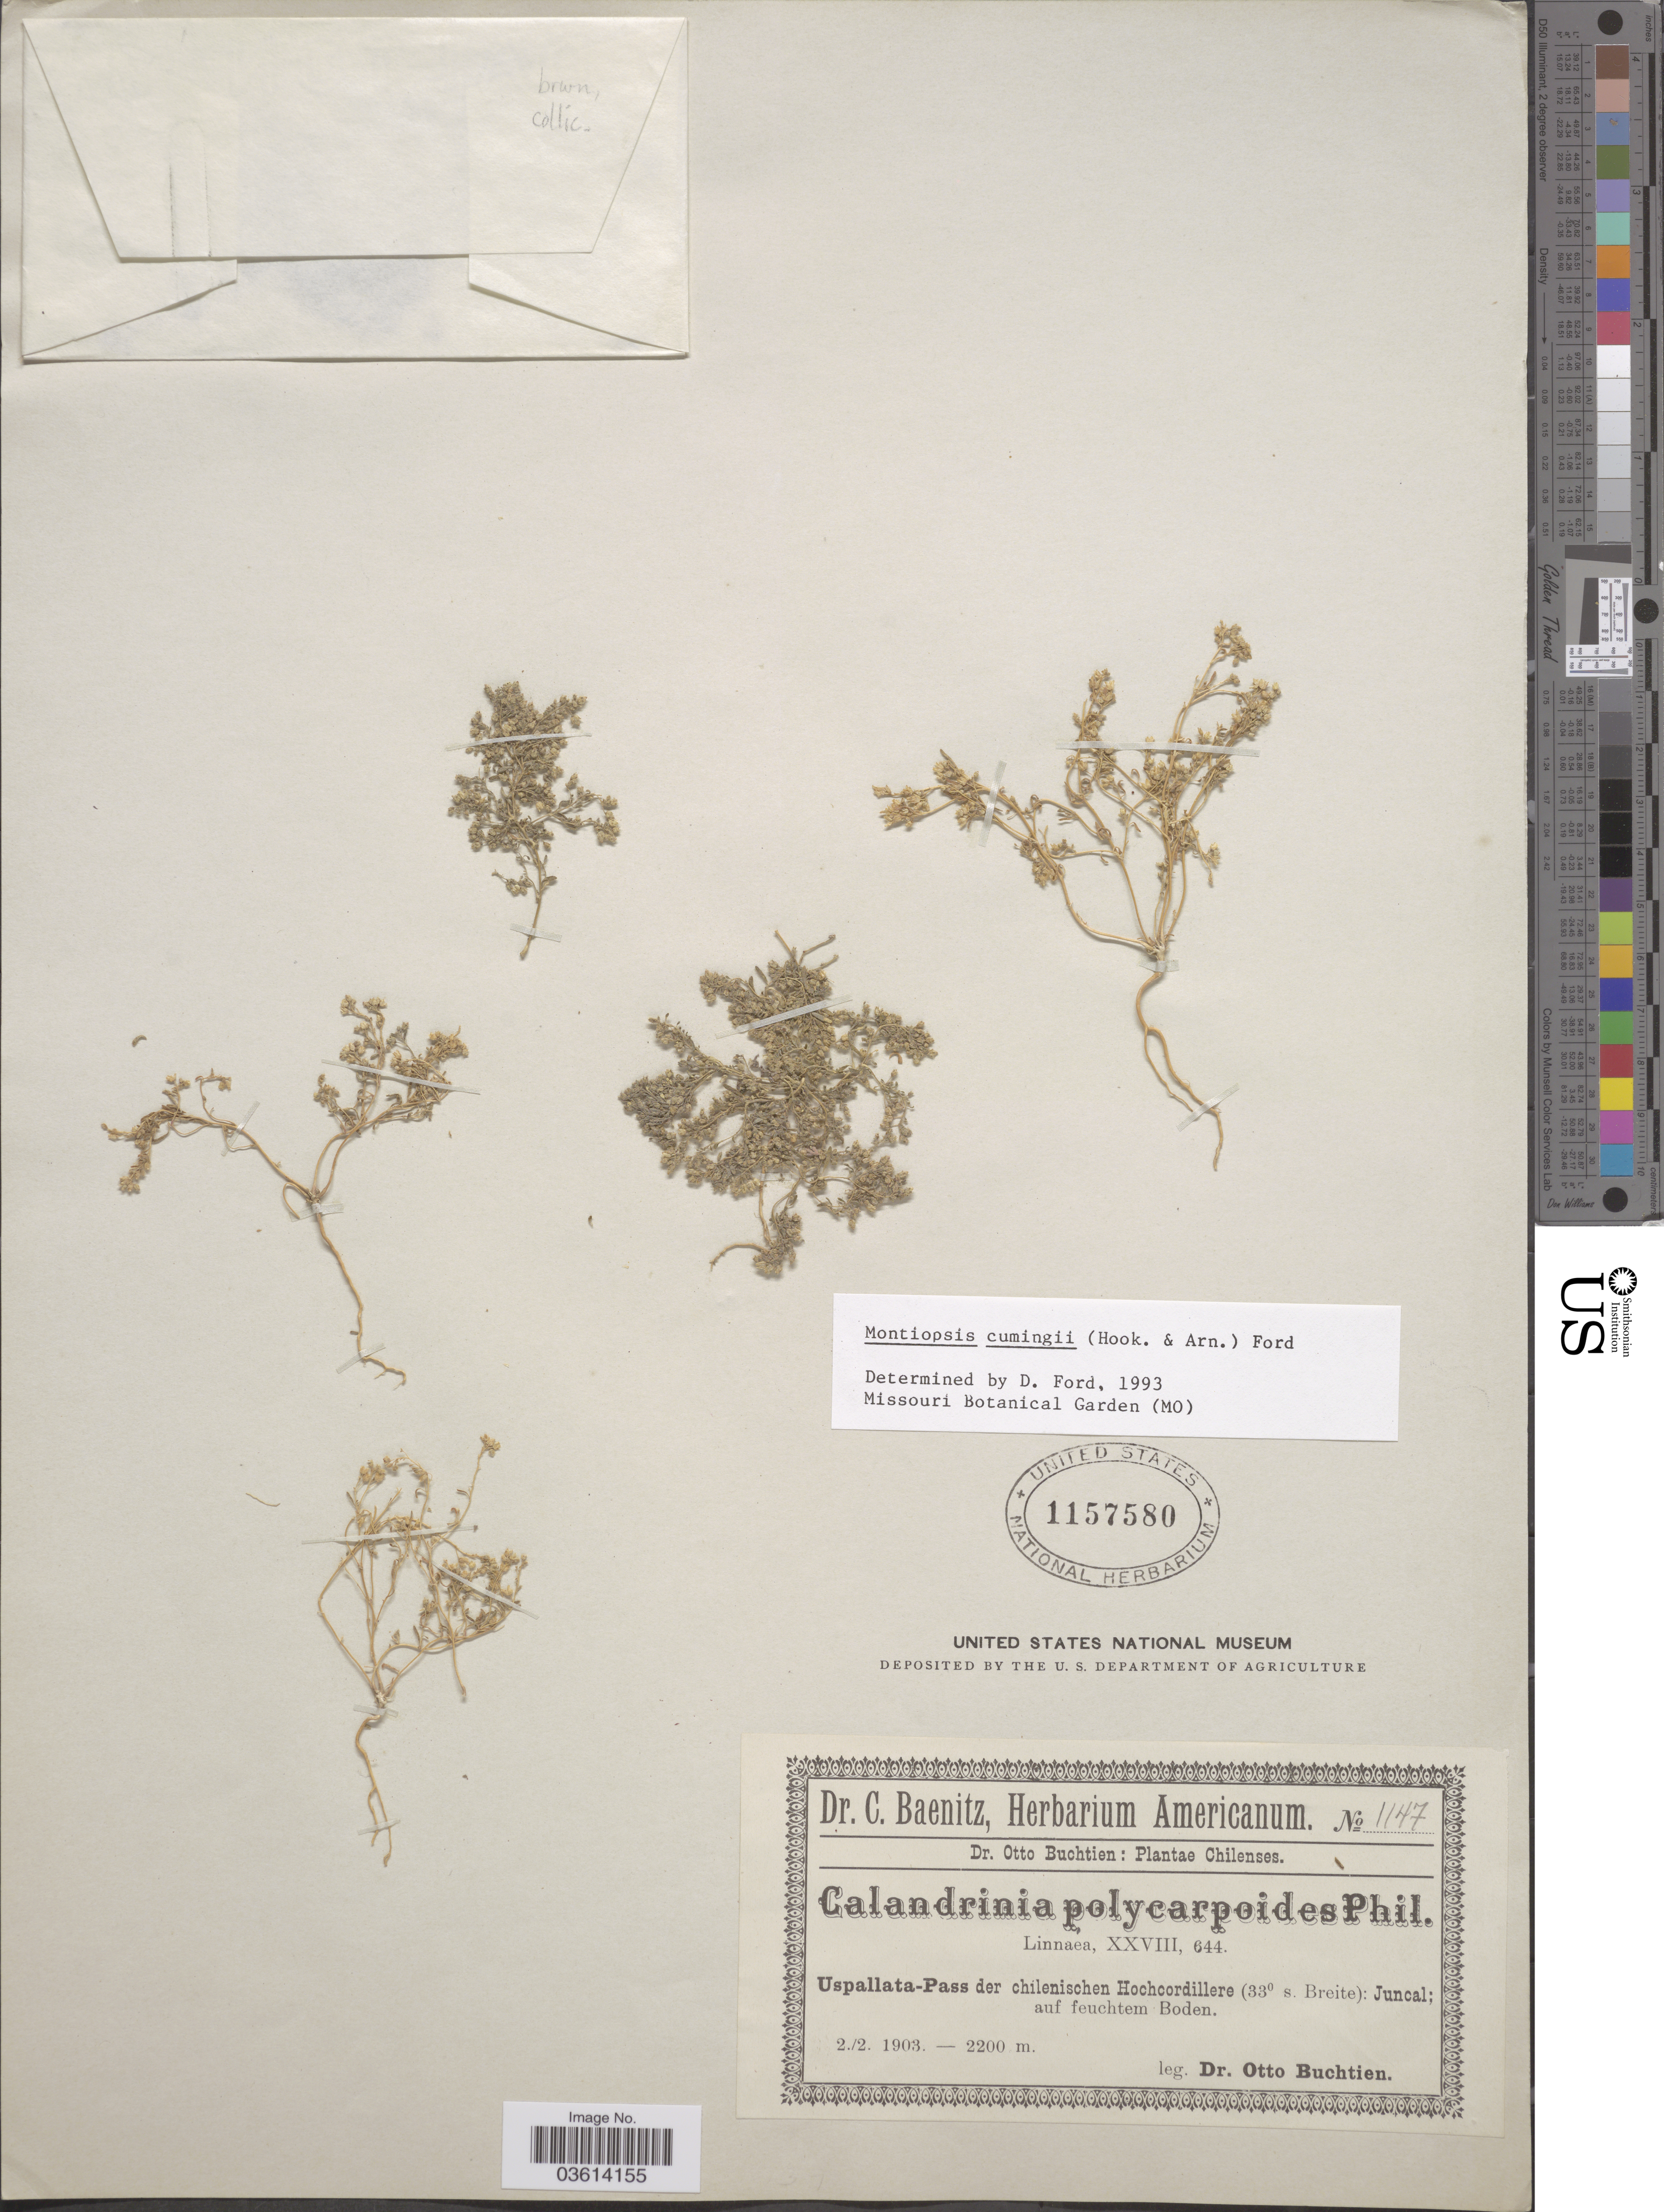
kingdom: Plantae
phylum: Tracheophyta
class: Magnoliopsida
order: Caryophyllales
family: Montiaceae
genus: Montiopsis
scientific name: Montiopsis cumingii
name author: (Hook. & Arn.) D.I. Ford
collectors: O. Buchtien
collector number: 1147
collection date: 1903-02-02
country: Chile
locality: Uspallata-Pass der chilenischen Hochcordillere (33° s. Breite): Juncal; auf feuchtem Boden.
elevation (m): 2200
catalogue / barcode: US 1157580